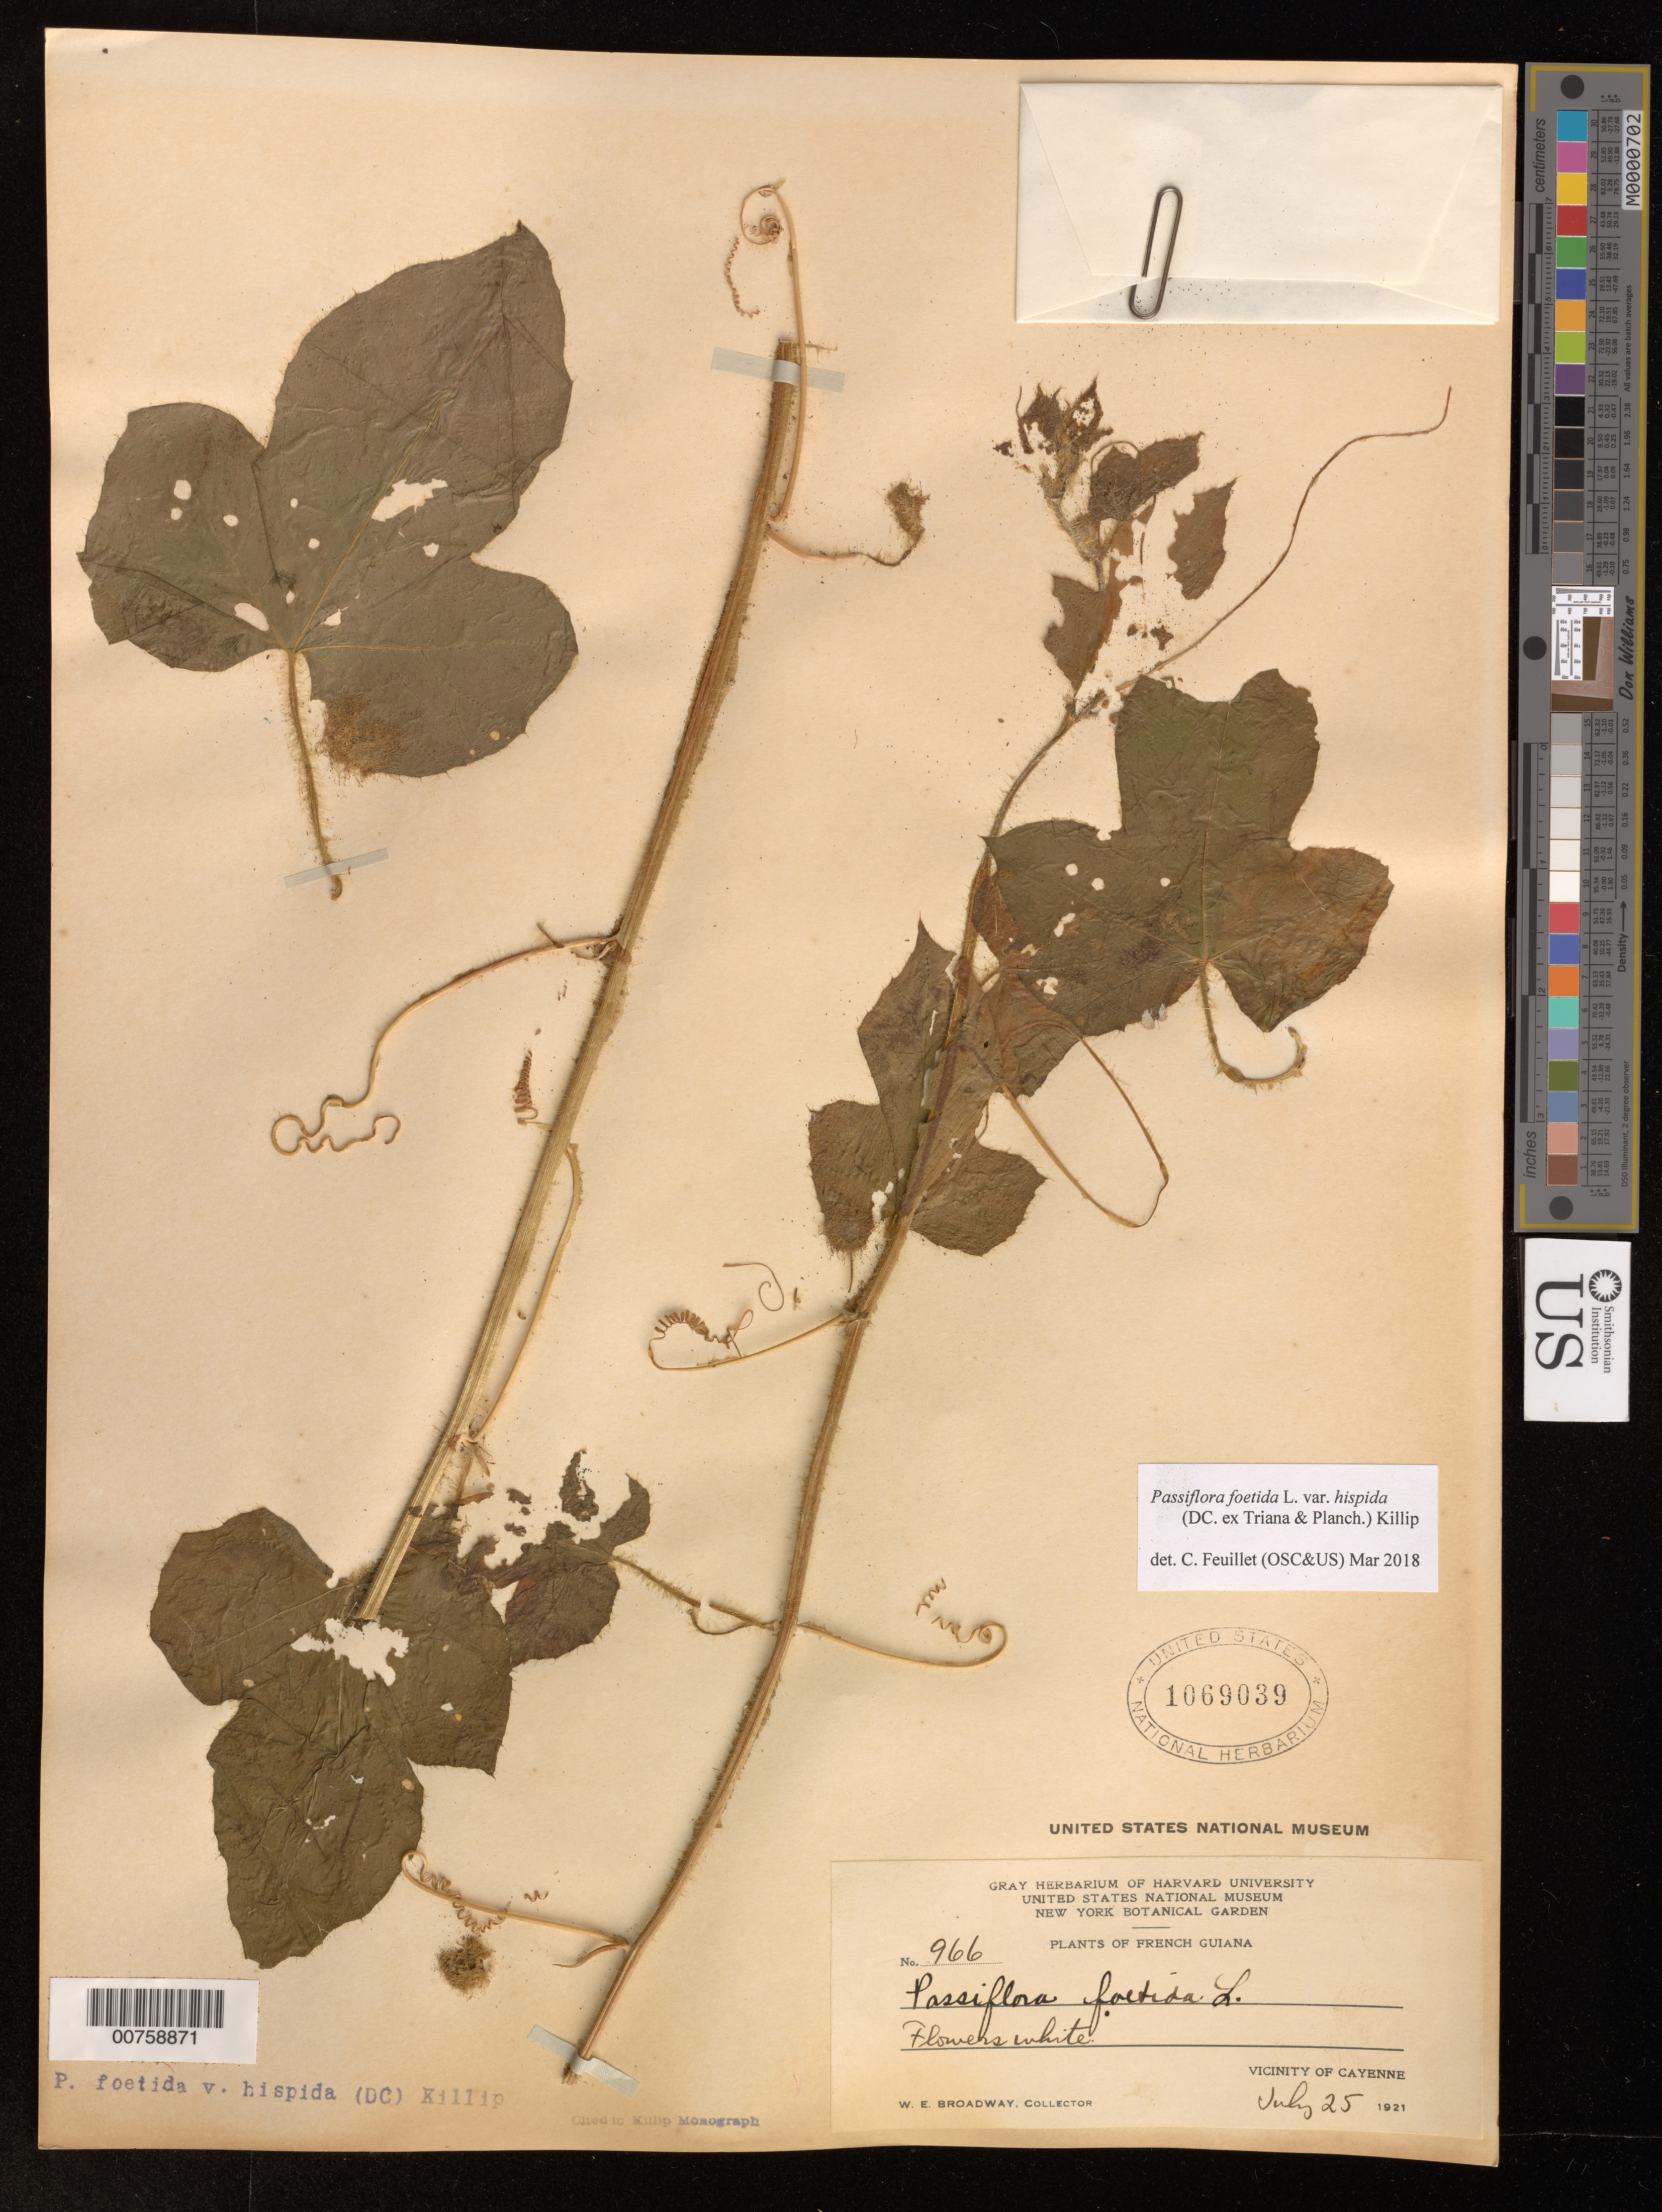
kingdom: Plantae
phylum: Tracheophyta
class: Magnoliopsida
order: Malpighiales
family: Passifloraceae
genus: Passiflora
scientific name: Passiflora foetida var. hispida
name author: (DC. ex Triana & Planch.) Killip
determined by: Feuillet, C.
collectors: W. E. Broadway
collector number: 966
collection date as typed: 25-Jul-21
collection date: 1921-07-25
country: French Guiana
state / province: Cayenne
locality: Cayenne, vic.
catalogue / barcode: US 1069039